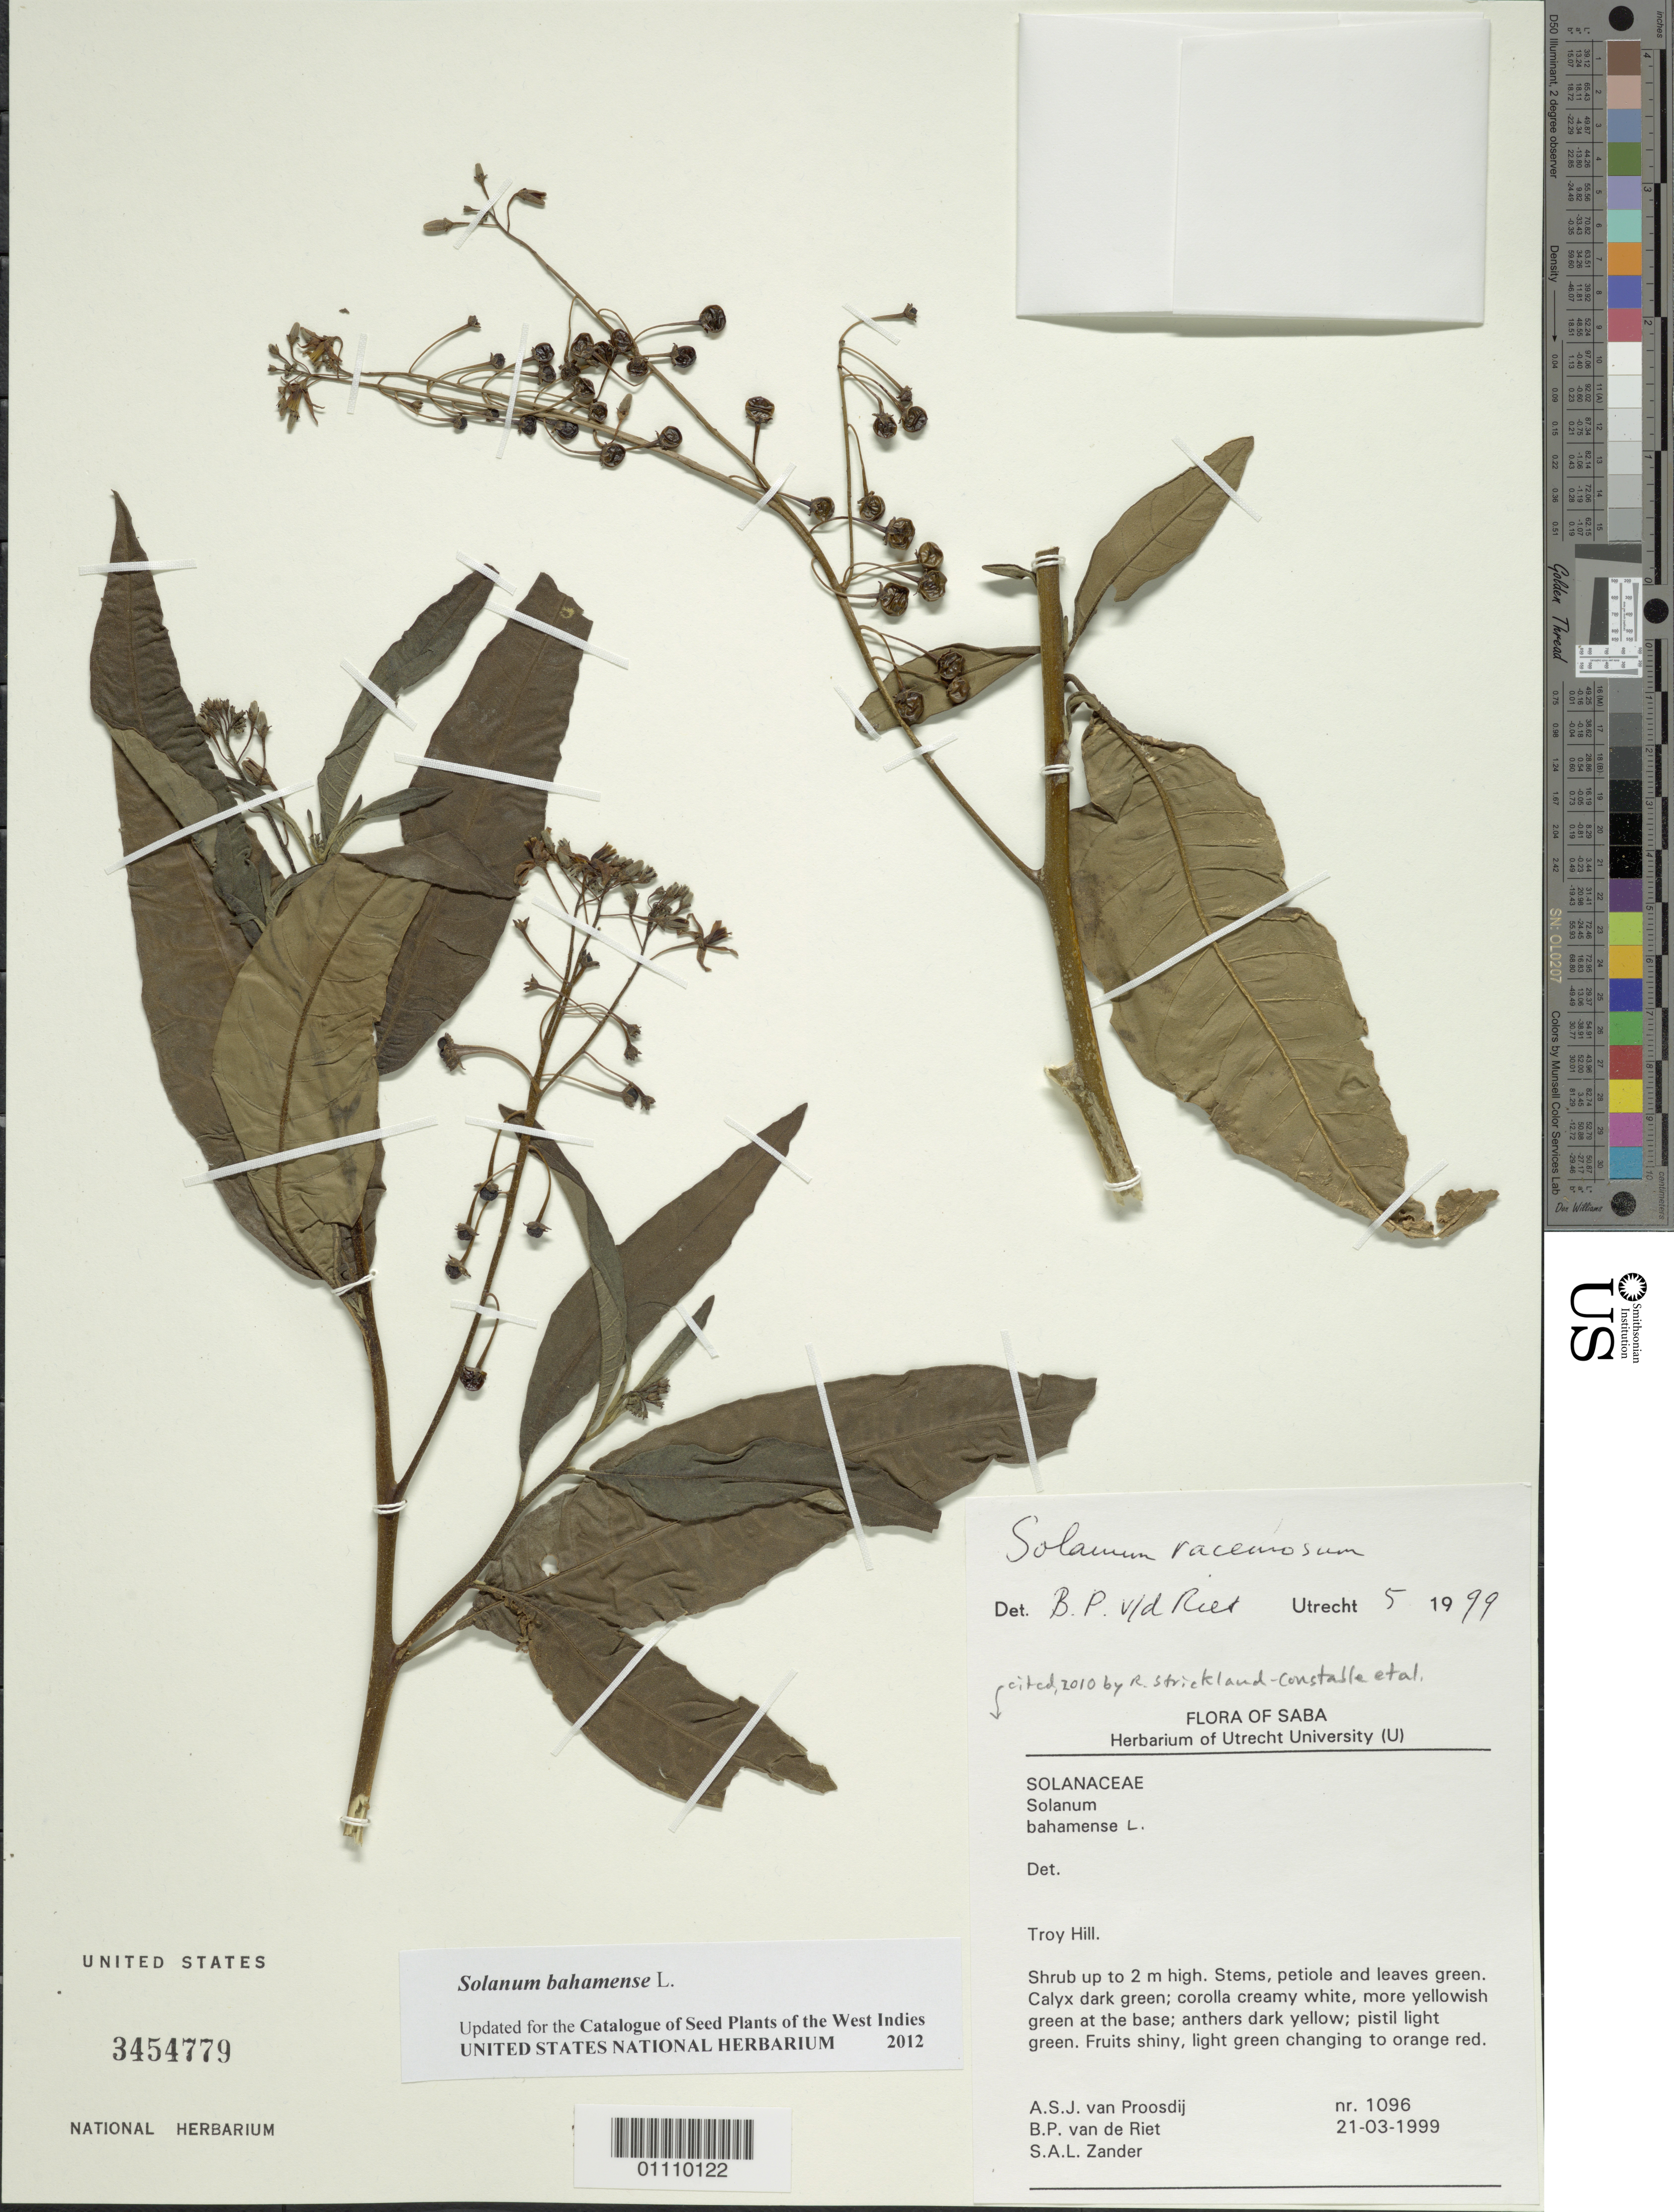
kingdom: Plantae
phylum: Tracheophyta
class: Magnoliopsida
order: Solanales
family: Solanaceae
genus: Solanum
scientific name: Solanum bahamense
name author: L.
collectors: A. Proosdij, B. Riet & S. Zander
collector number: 1096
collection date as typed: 21 Mar 1999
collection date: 1999-03-21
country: Netherlands Antilles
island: Saba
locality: Troy Hill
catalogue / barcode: US 3454779